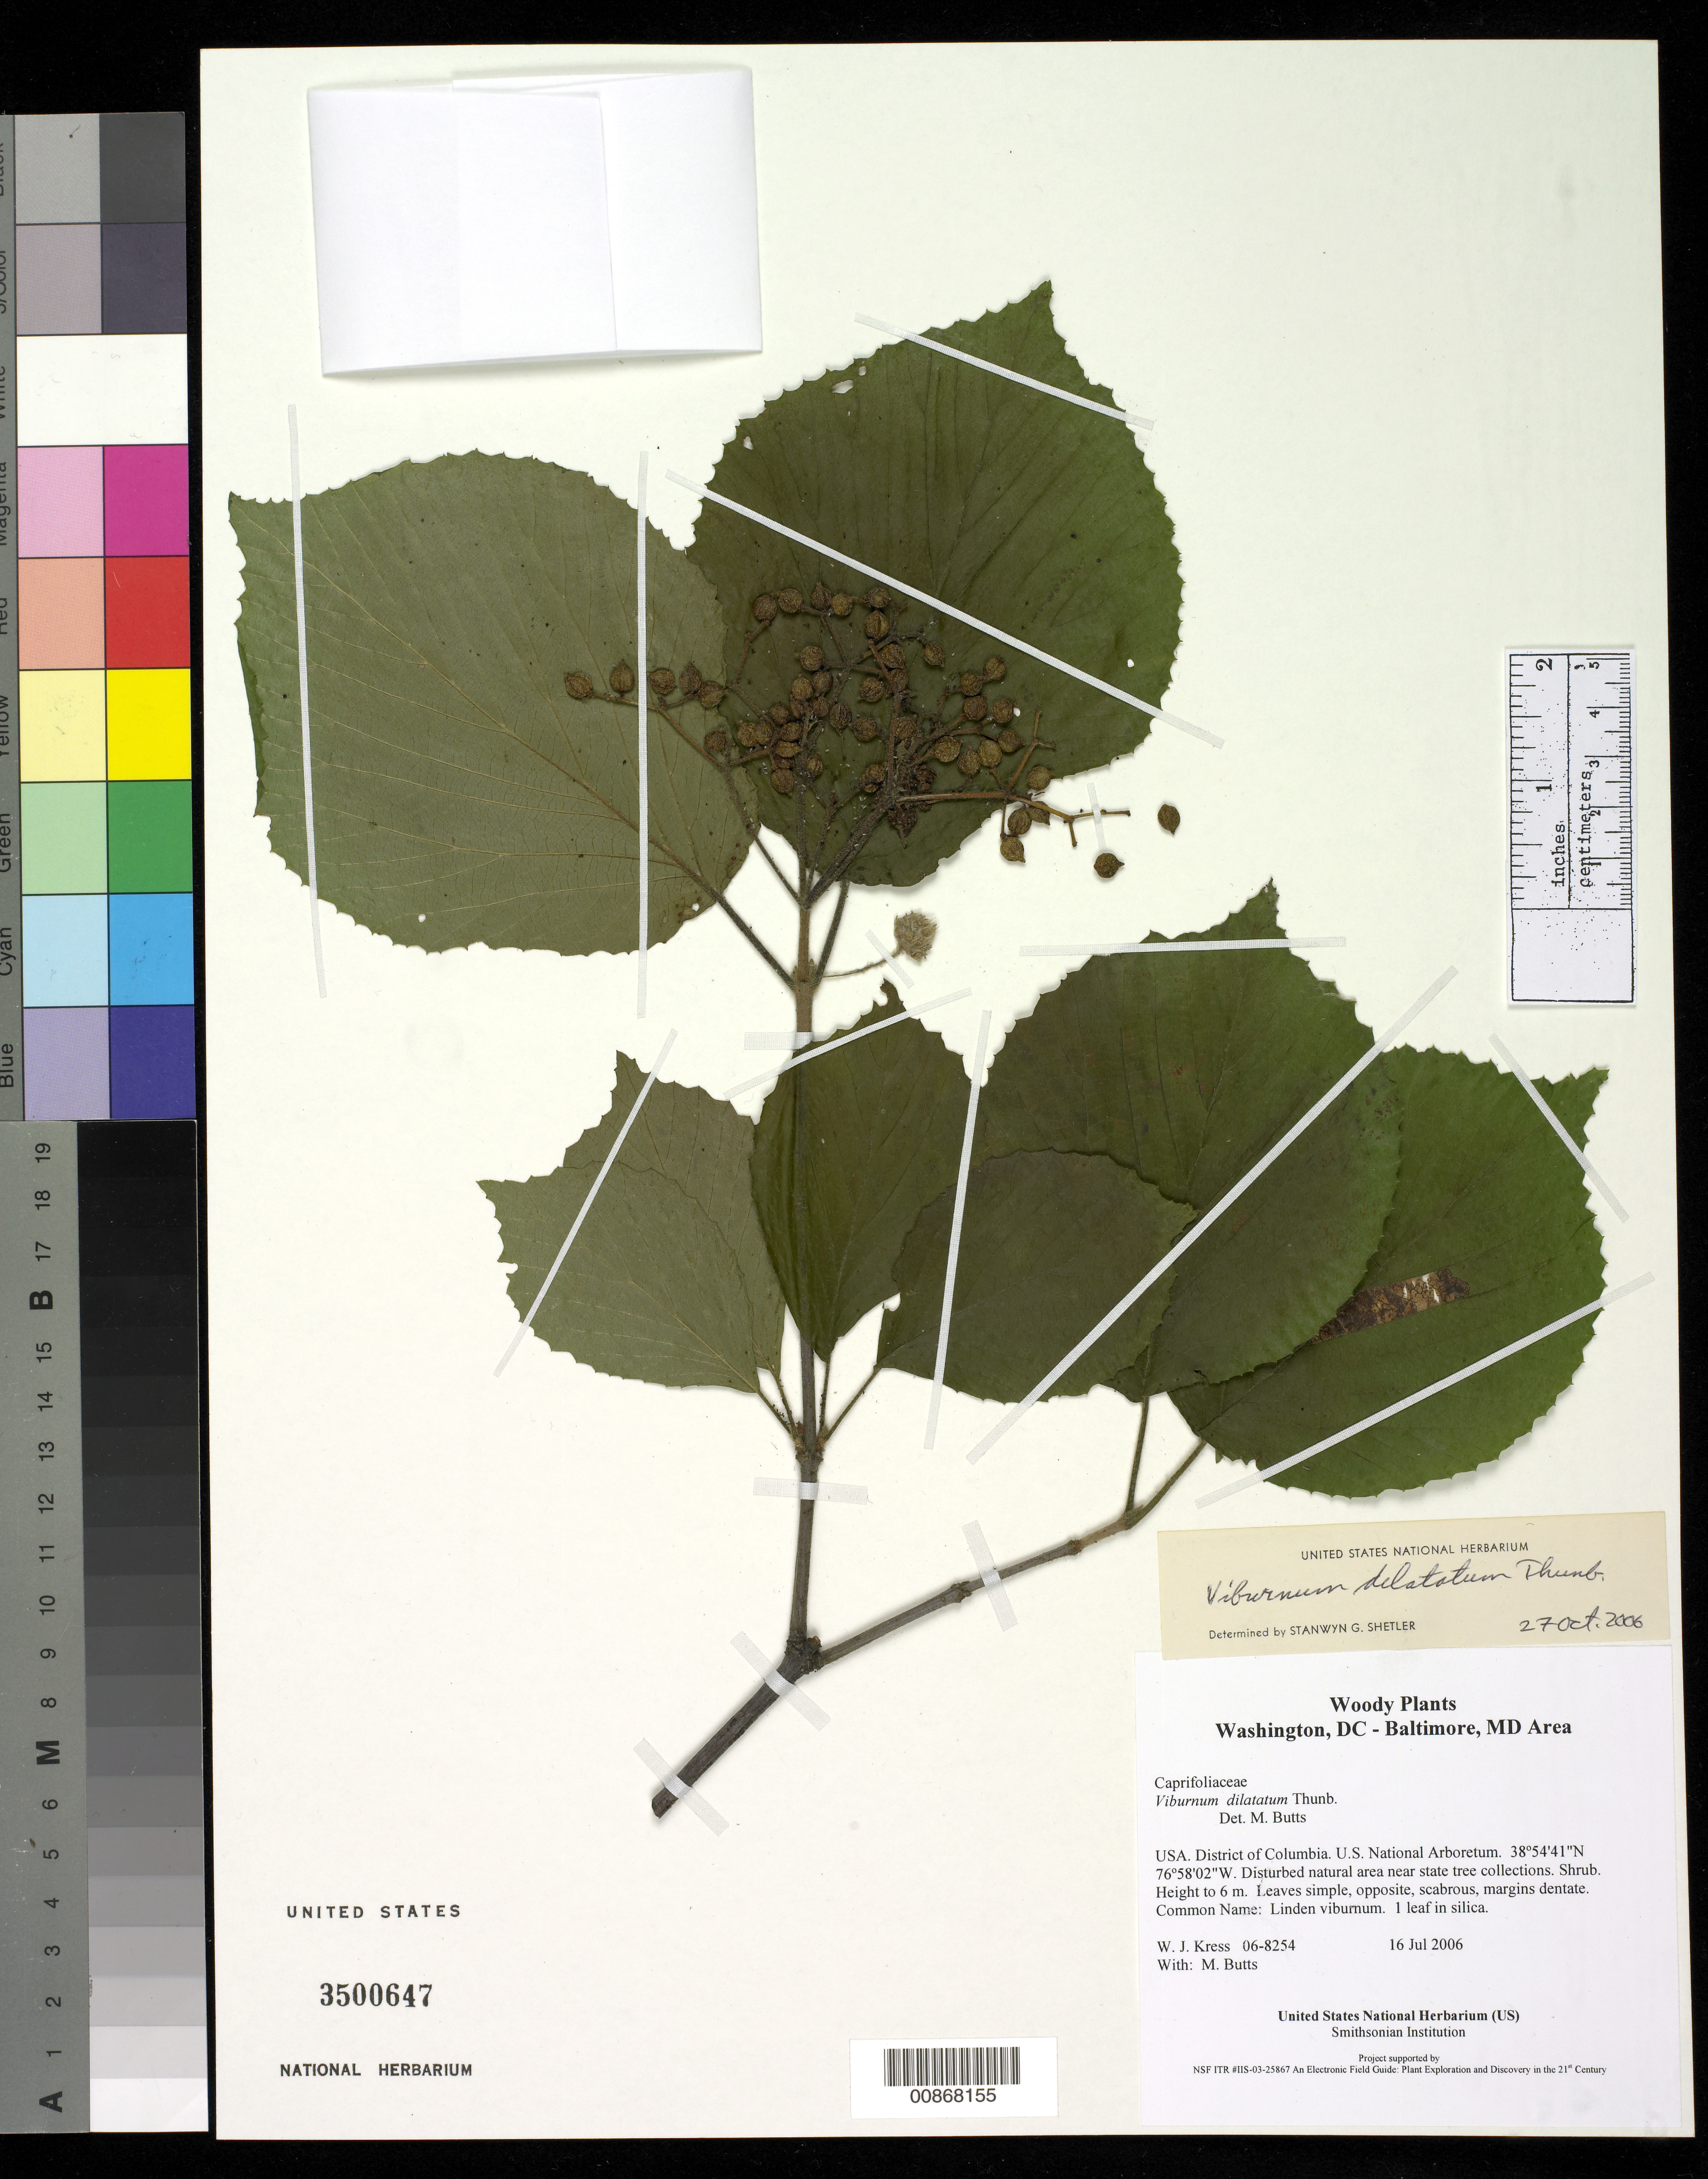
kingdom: Plantae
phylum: Tracheophyta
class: Magnoliopsida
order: Dipsacales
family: Viburnaceae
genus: Viburnum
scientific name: Viburnum dilatatum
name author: Thunb.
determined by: Butts, M. B.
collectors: W. J. Kress & M. B. Butts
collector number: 06-8254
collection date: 2006-07-16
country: United States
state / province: District of Columbia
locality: U.S. National Arboretum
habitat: Disturbed natural area near state tree collections.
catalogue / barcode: US 3500647